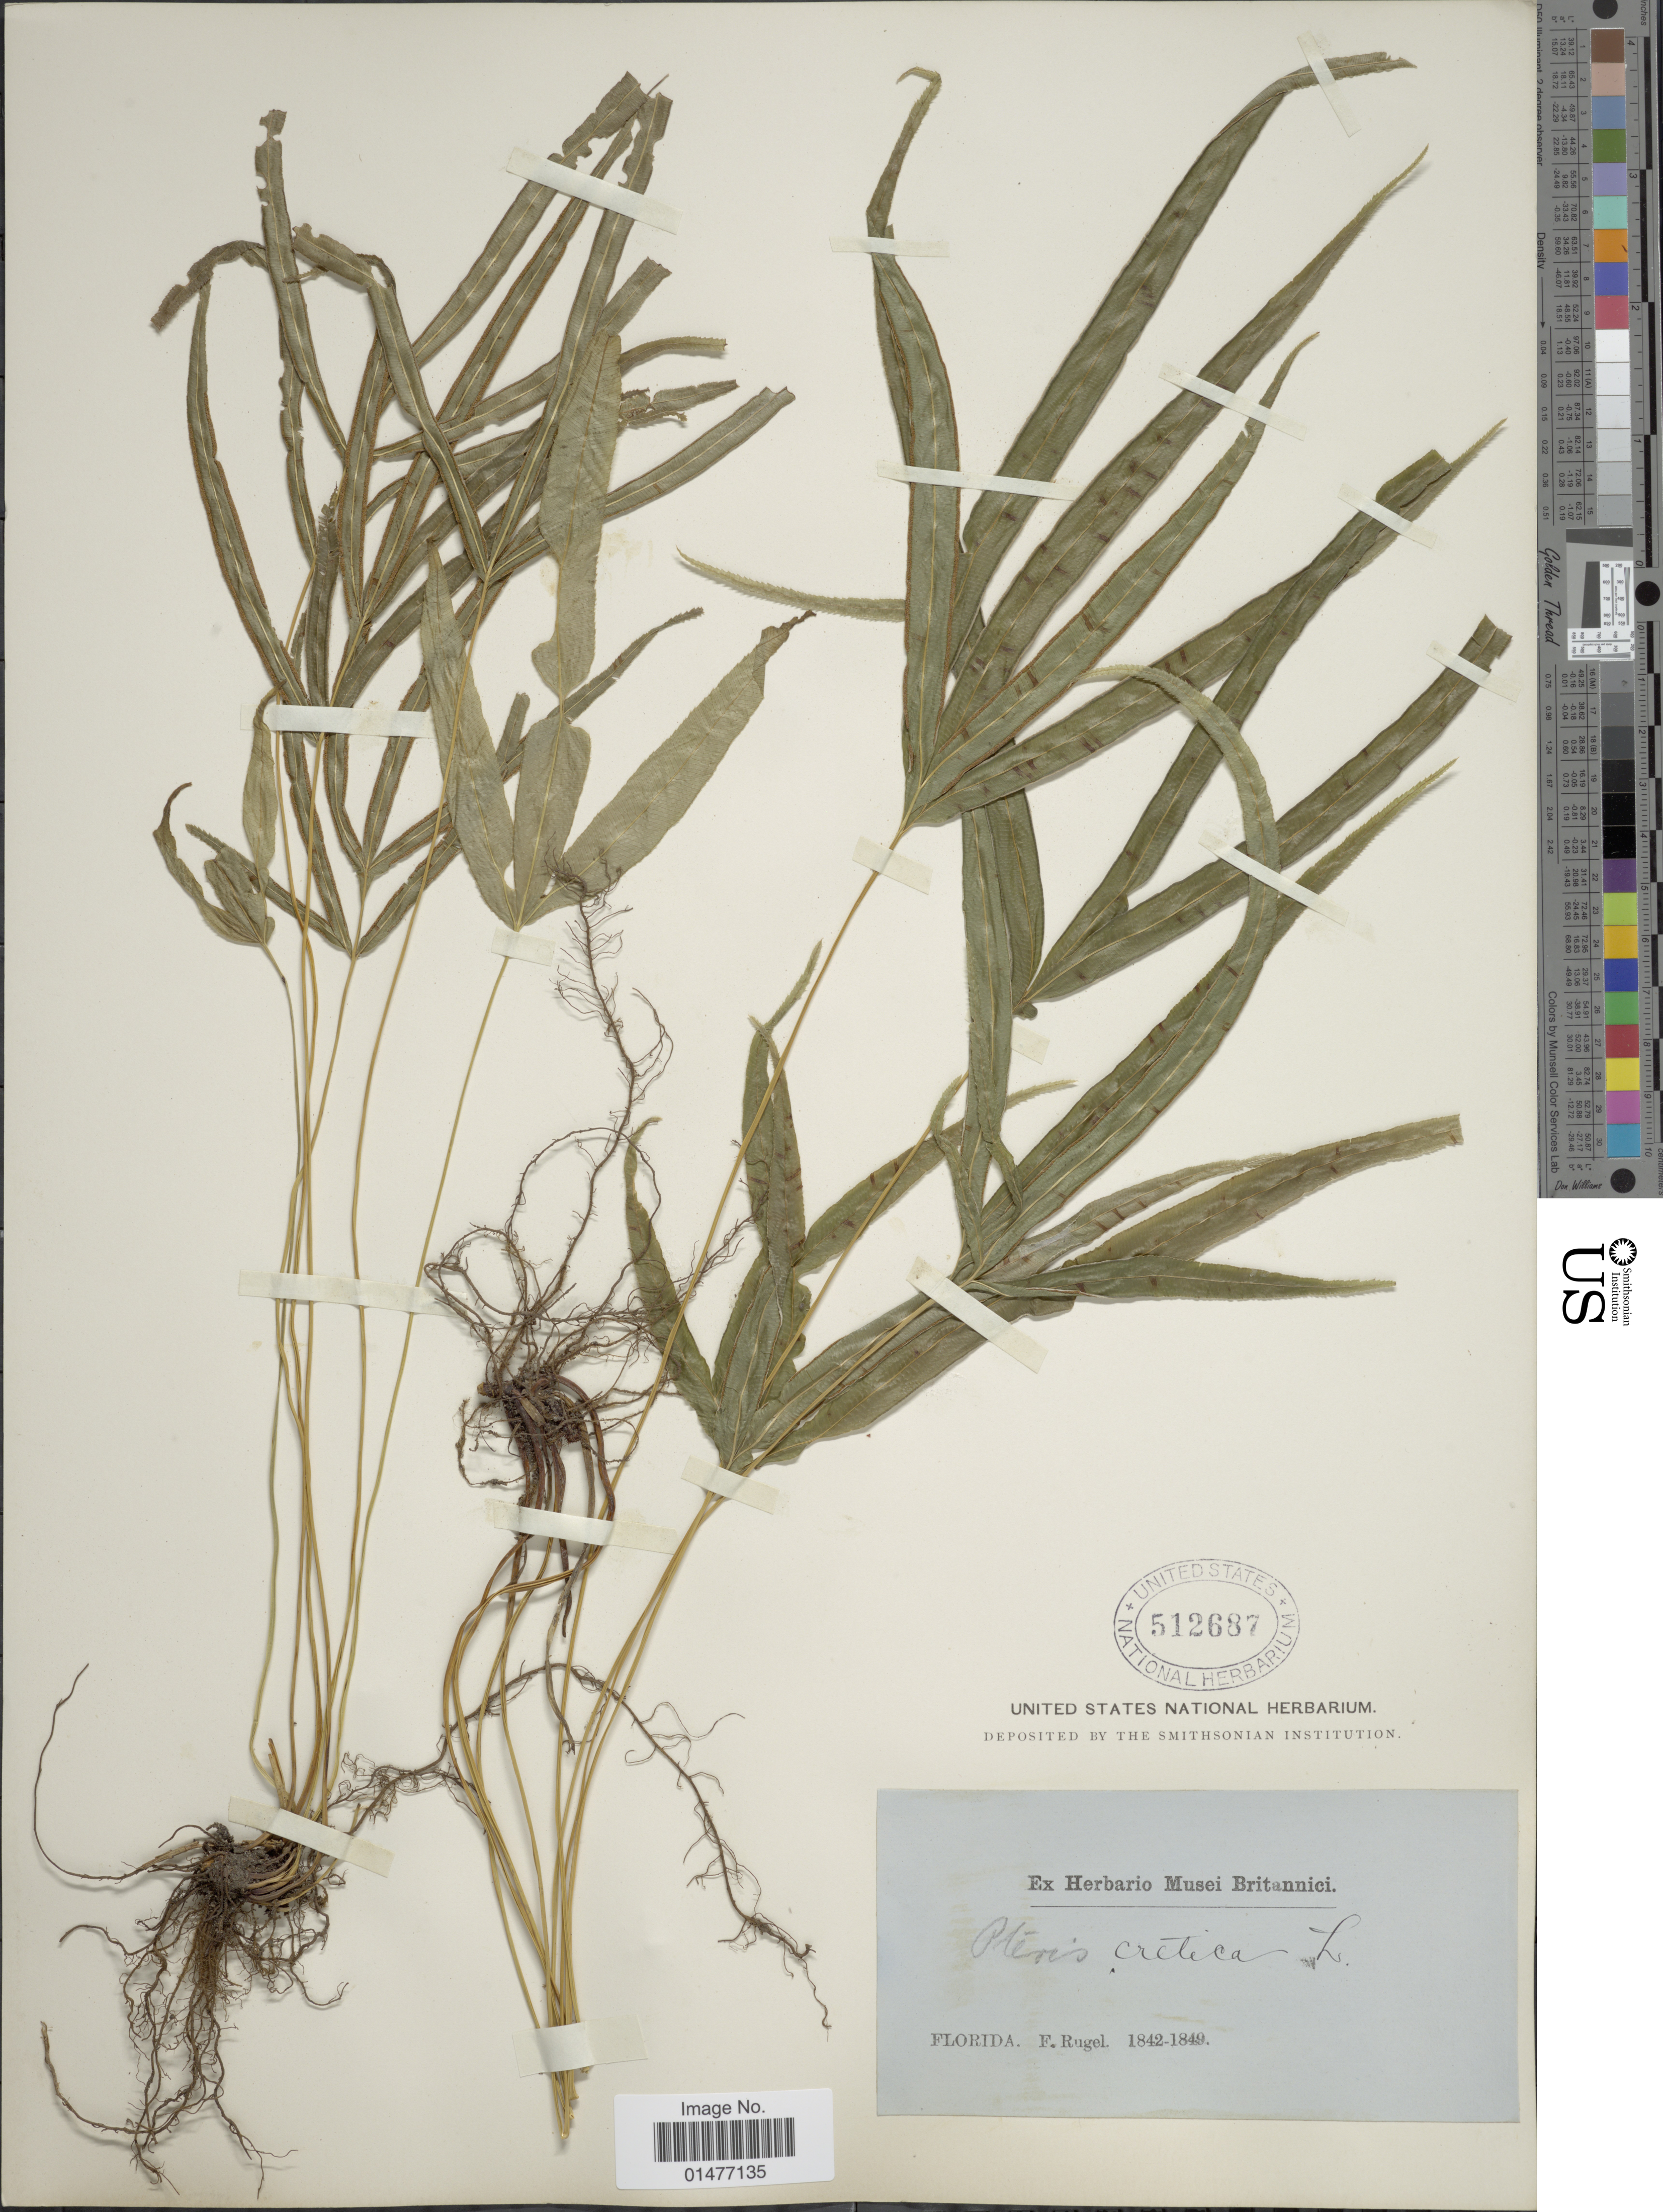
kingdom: Plantae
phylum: Tracheophyta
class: Polypodiopsida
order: Polypodiales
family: Pteridaceae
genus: Pteris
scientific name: Pteris cretica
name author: L.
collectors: F. Rugel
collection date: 1842/1849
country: United States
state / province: Florida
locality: Florida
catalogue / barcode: US 512687